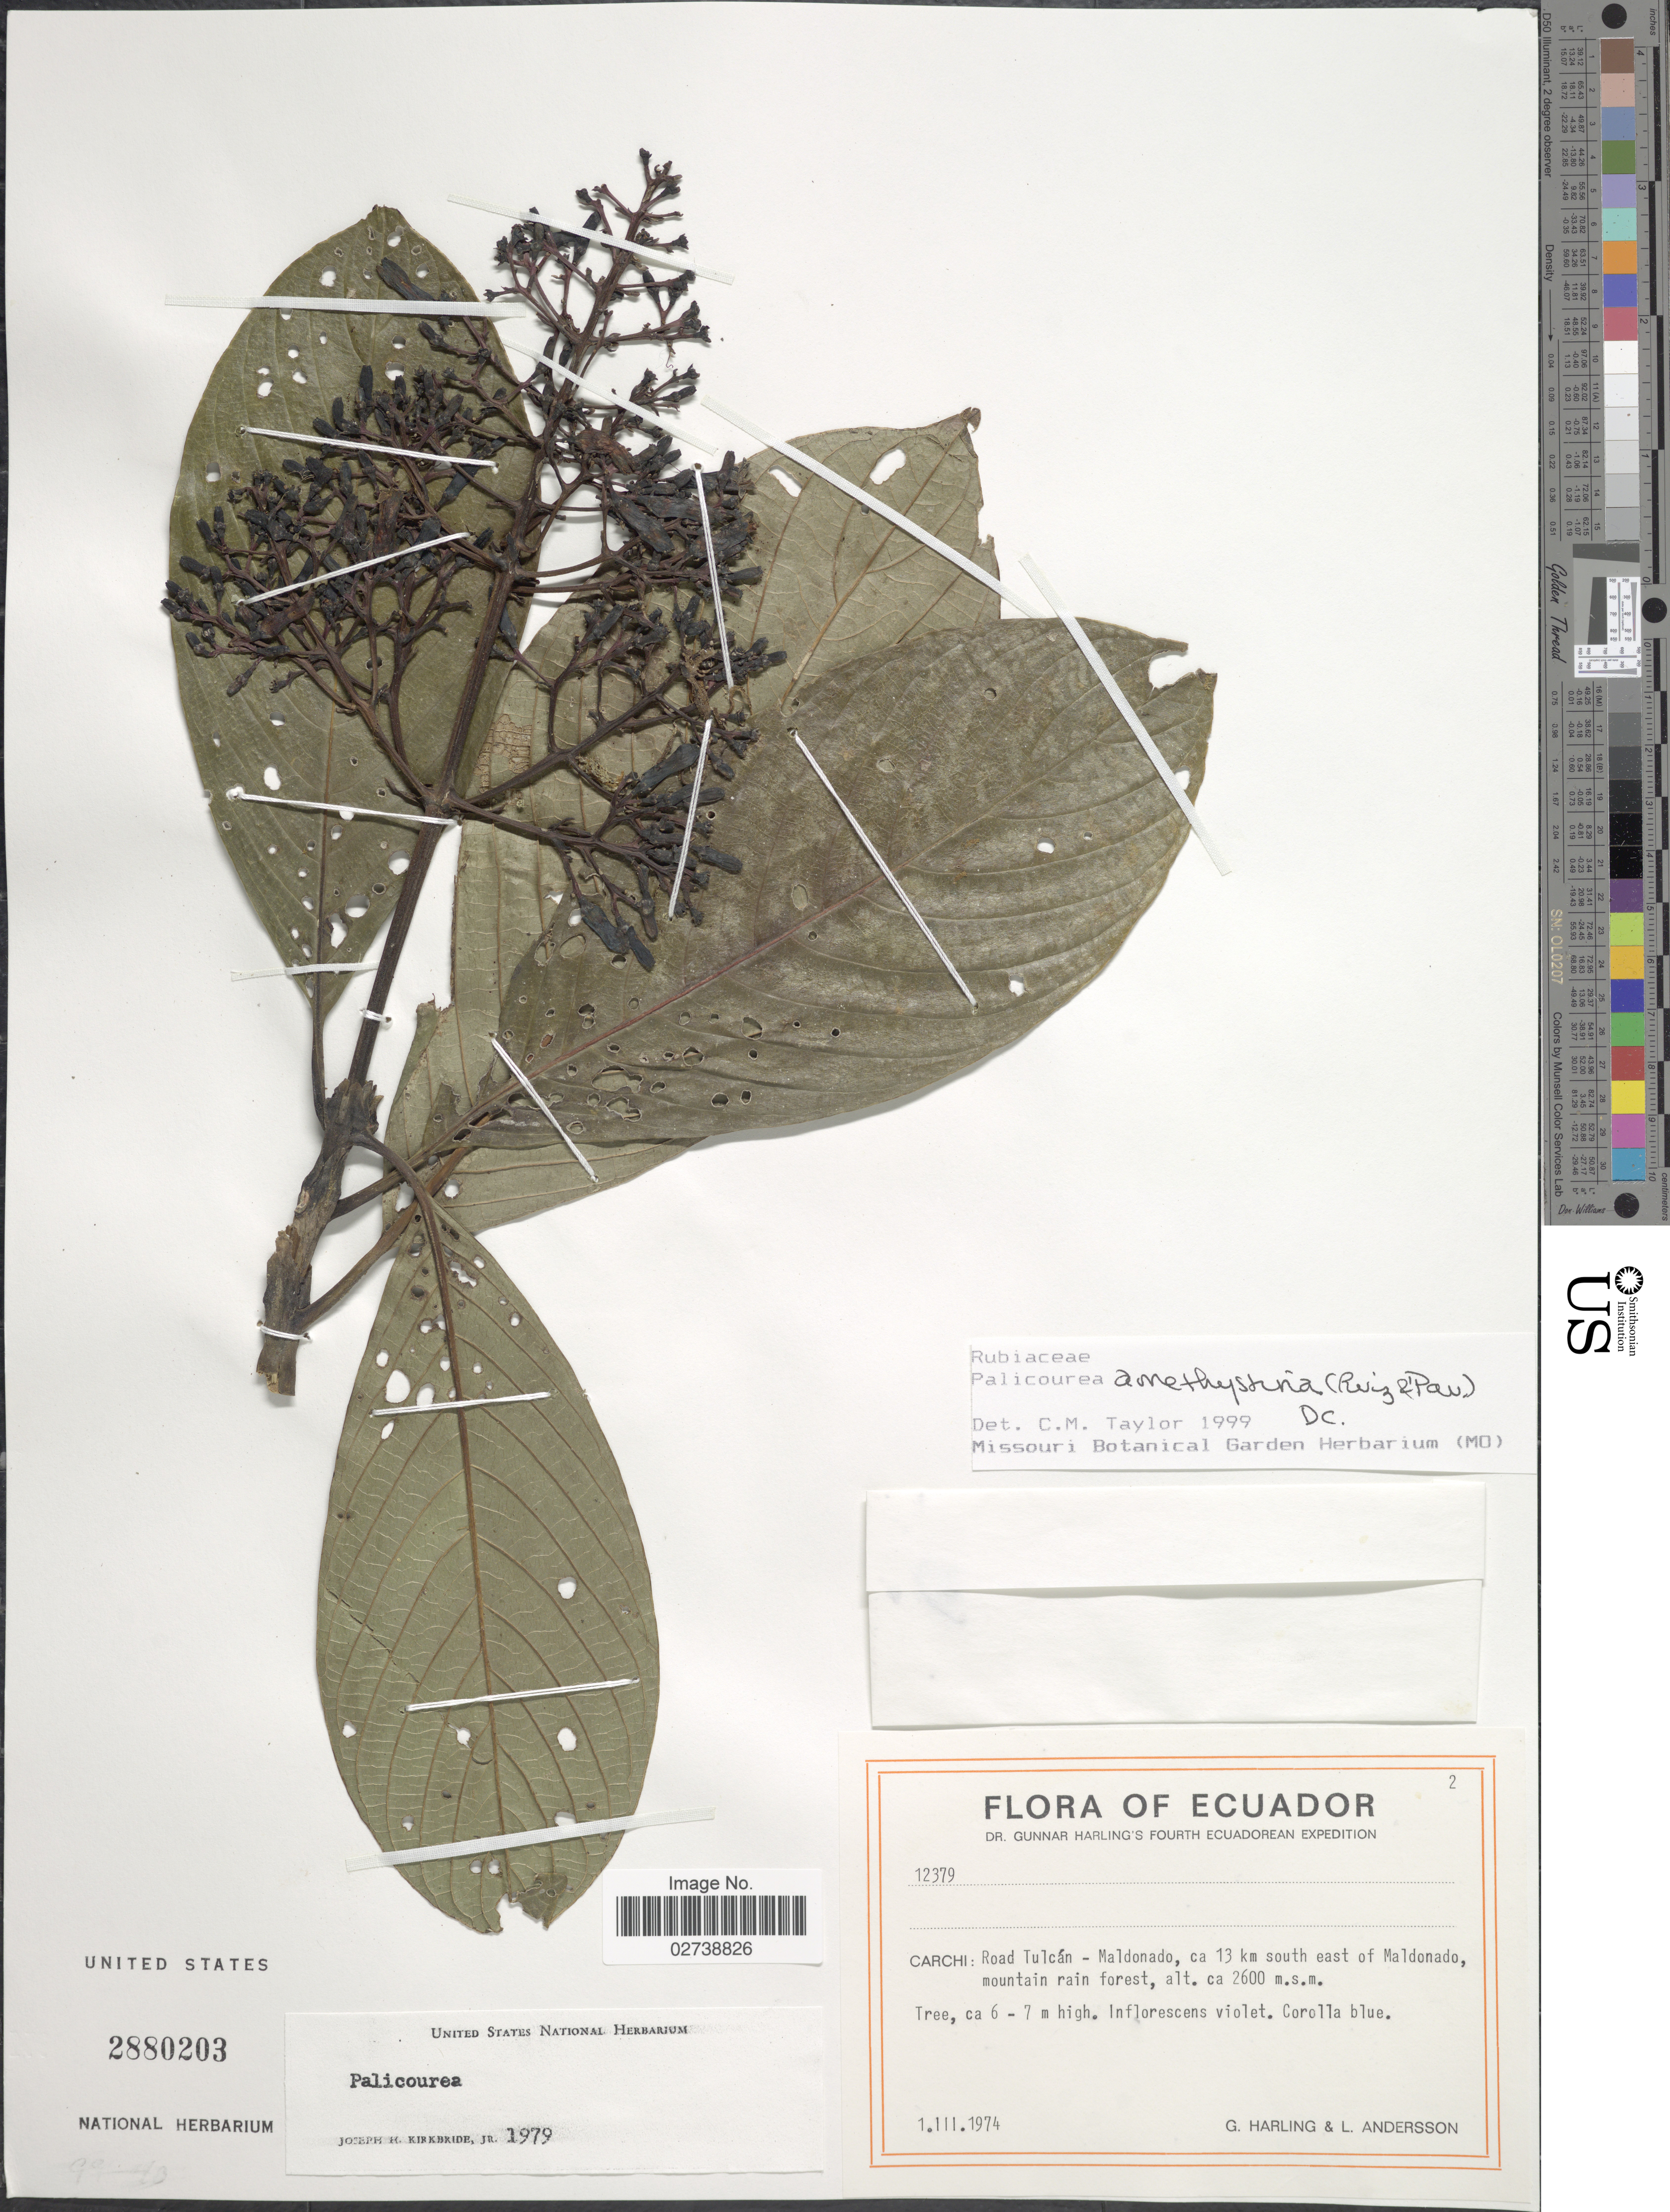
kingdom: Plantae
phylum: Tracheophyta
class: Magnoliopsida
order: Gentianales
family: Rubiaceae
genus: Palicourea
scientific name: Palicourea amethystina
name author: (Ruiz & Pav.) DC.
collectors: G. Harling & L. Andersson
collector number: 12379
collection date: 1974-03-01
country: Ecuador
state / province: Carchi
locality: Road Tulcán - Maldonado, ca. 13 km south east of Maldonado, mountain rain forest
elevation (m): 2600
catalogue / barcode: US 2880203